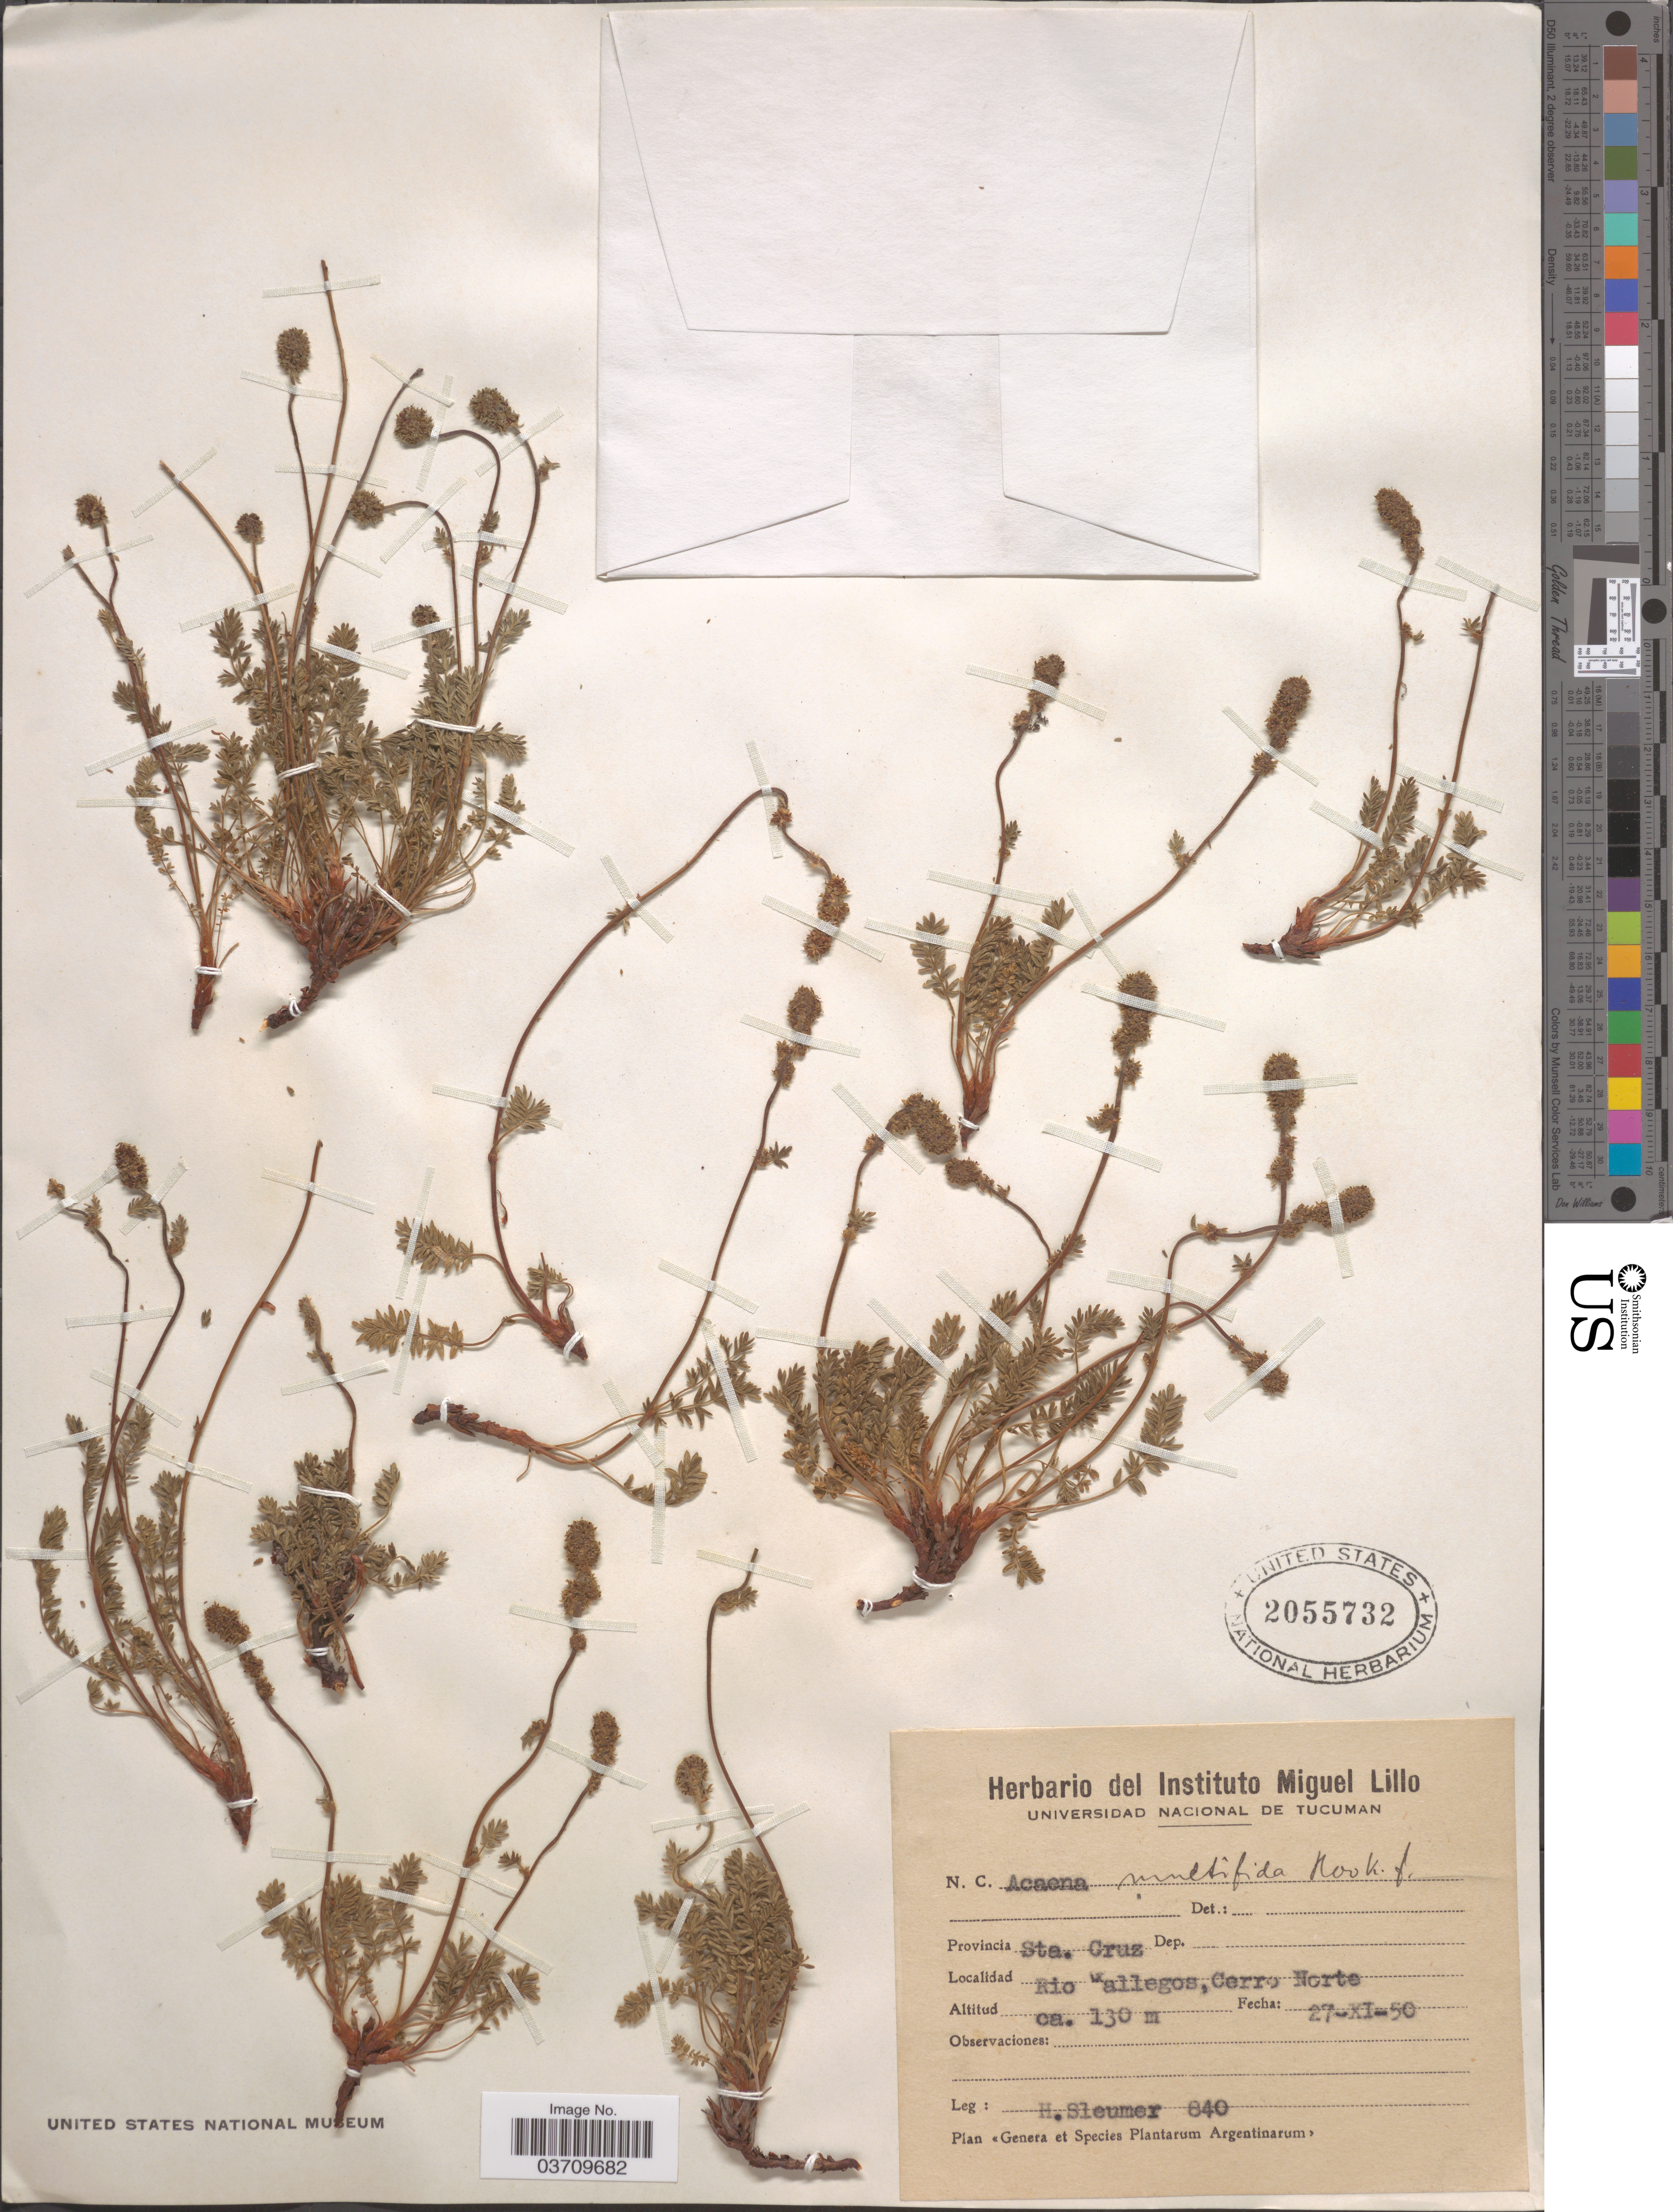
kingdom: Plantae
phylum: Tracheophyta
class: Magnoliopsida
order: Rosales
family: Rosaceae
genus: Acaena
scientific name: Acaena pinnatifida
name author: Ruiz & Pav.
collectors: H. O. Sleumer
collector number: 840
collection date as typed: Transcribed d/m/y: 27/11/50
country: Argentina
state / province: Santa Cruz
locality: Rio Gallegos, Cerro Norte.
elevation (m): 130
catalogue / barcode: US 2055732